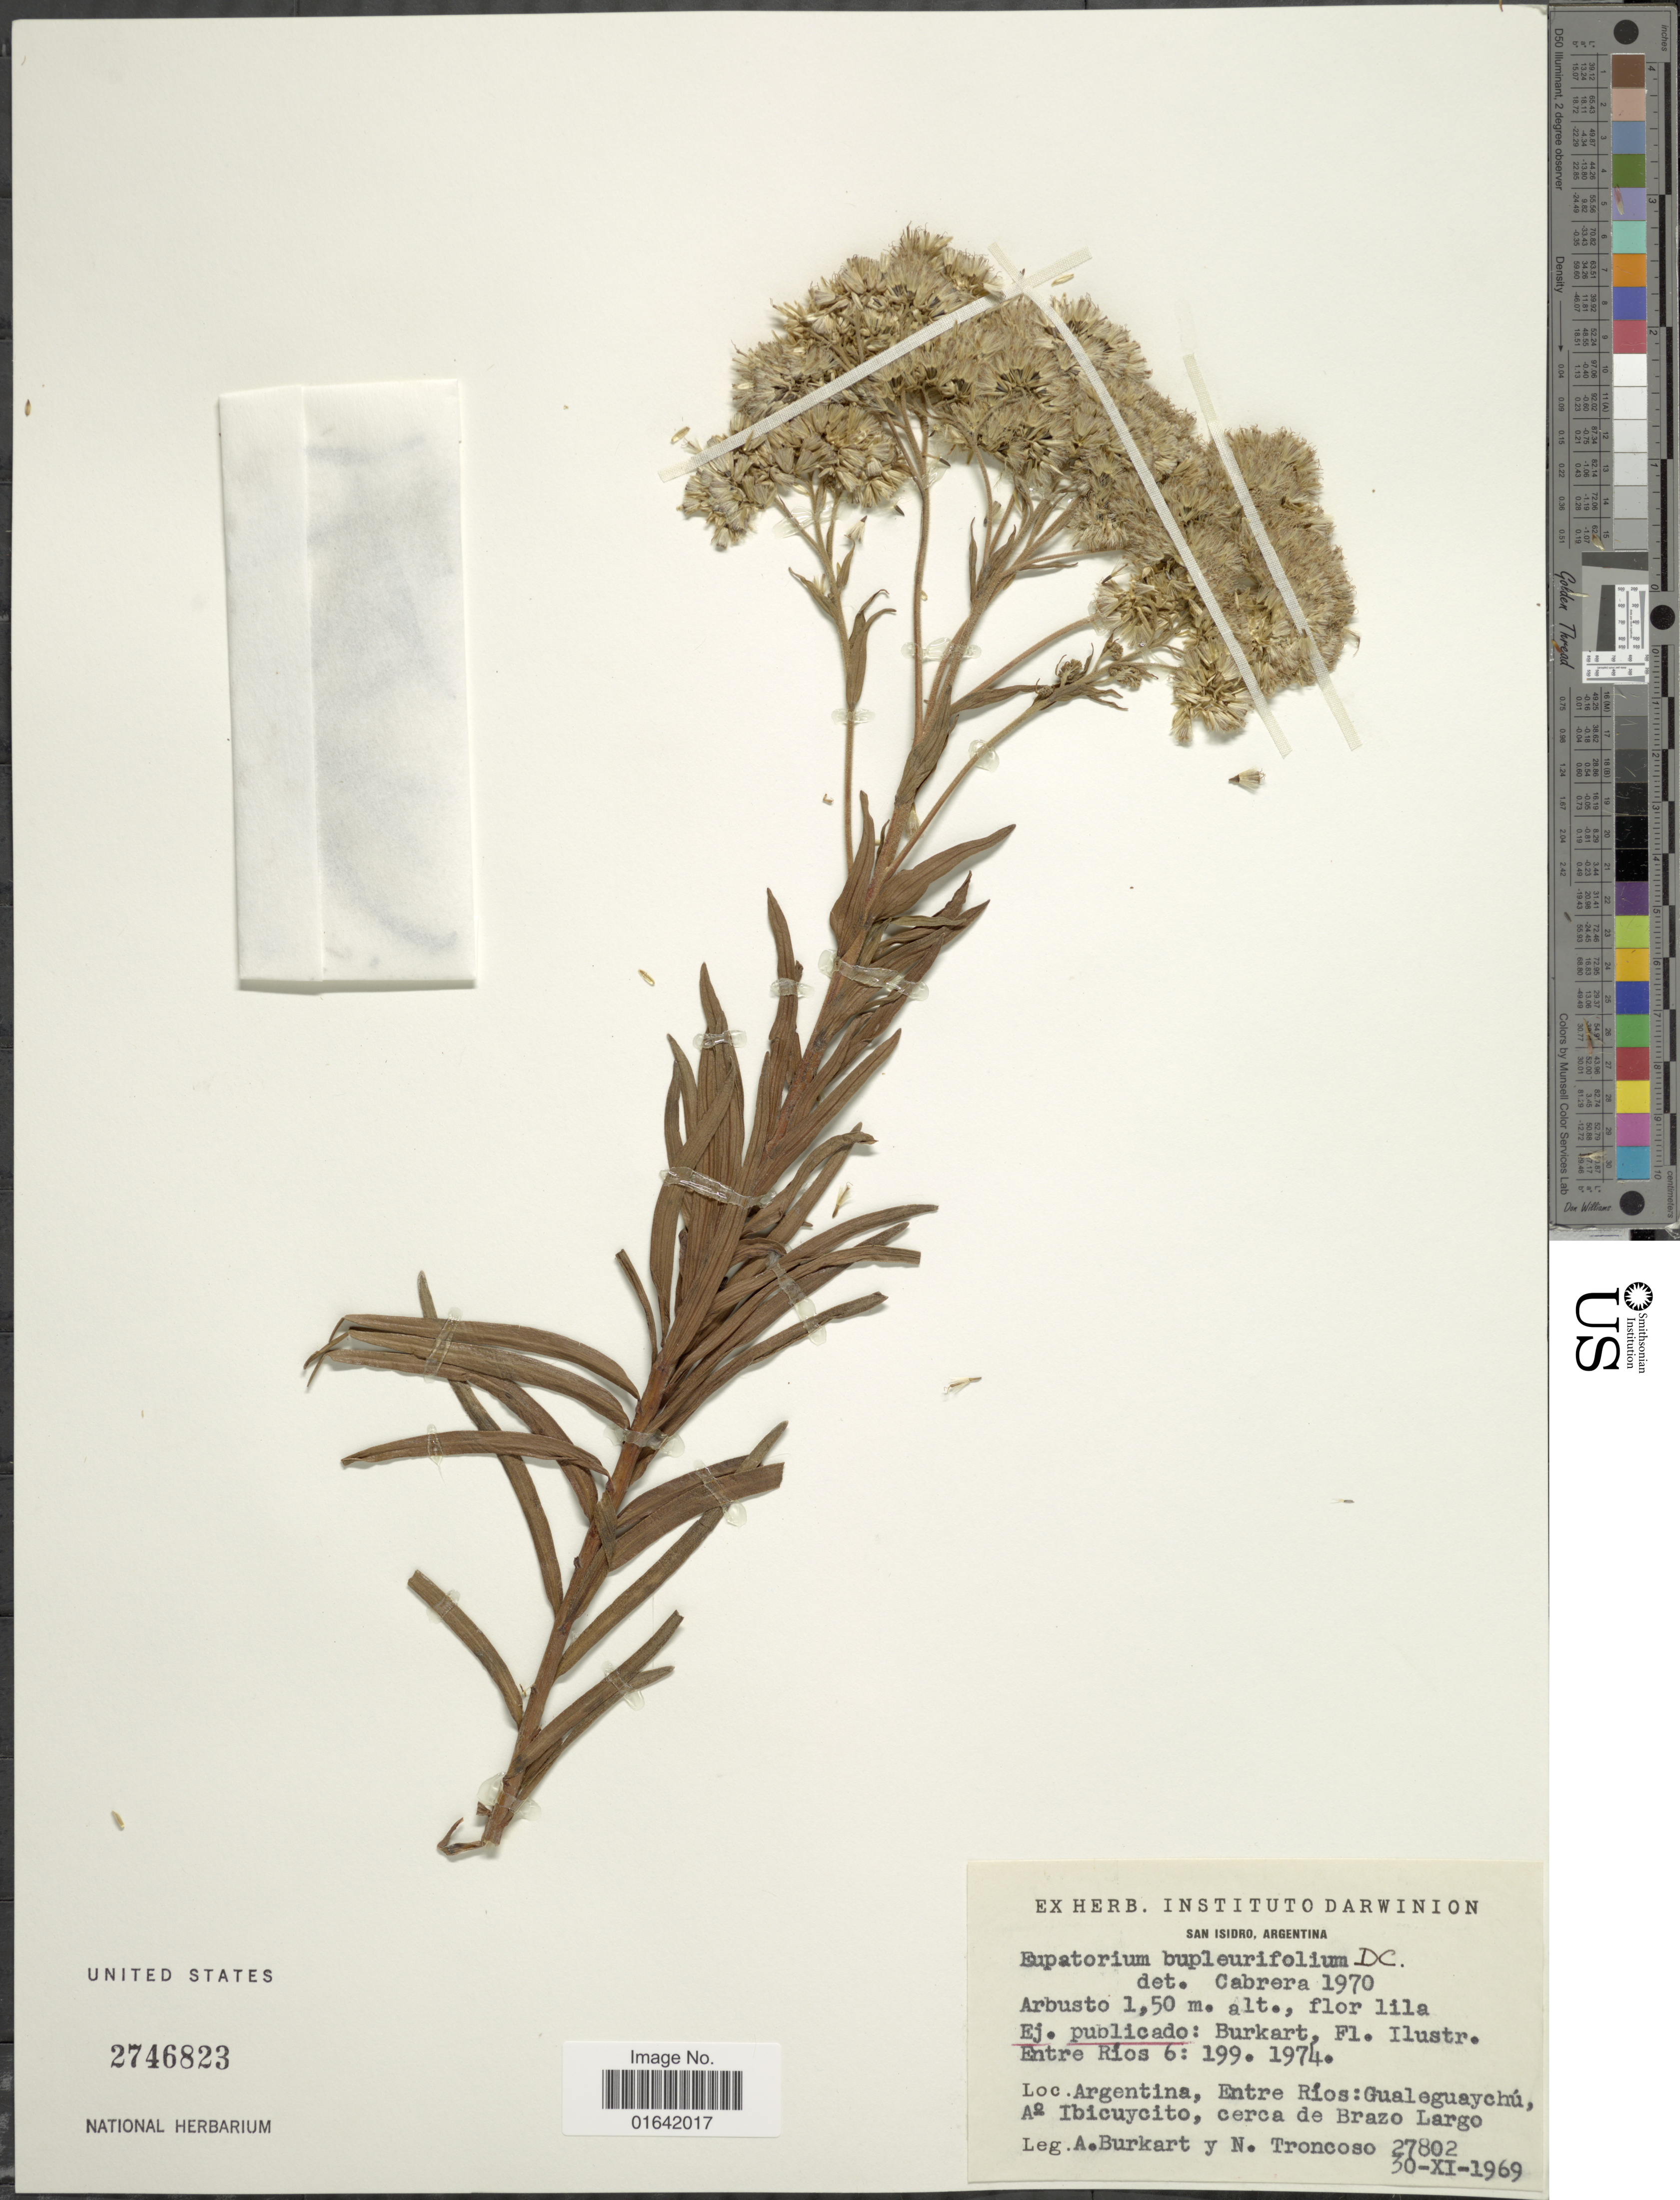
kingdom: Plantae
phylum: Tracheophyta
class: Magnoliopsida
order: Asterales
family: Asteraceae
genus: Campovassouria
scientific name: Campovassouria bupleurifolia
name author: (DC.) R.M. King & H. Rob.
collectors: A. E. Burkart & N. Troncoso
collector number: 27802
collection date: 1969-11-30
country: Argentina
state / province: Entre Rios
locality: Gualeguaychú, AºIbicuycito, cerca de Brazo Largo.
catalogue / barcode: US 2746823